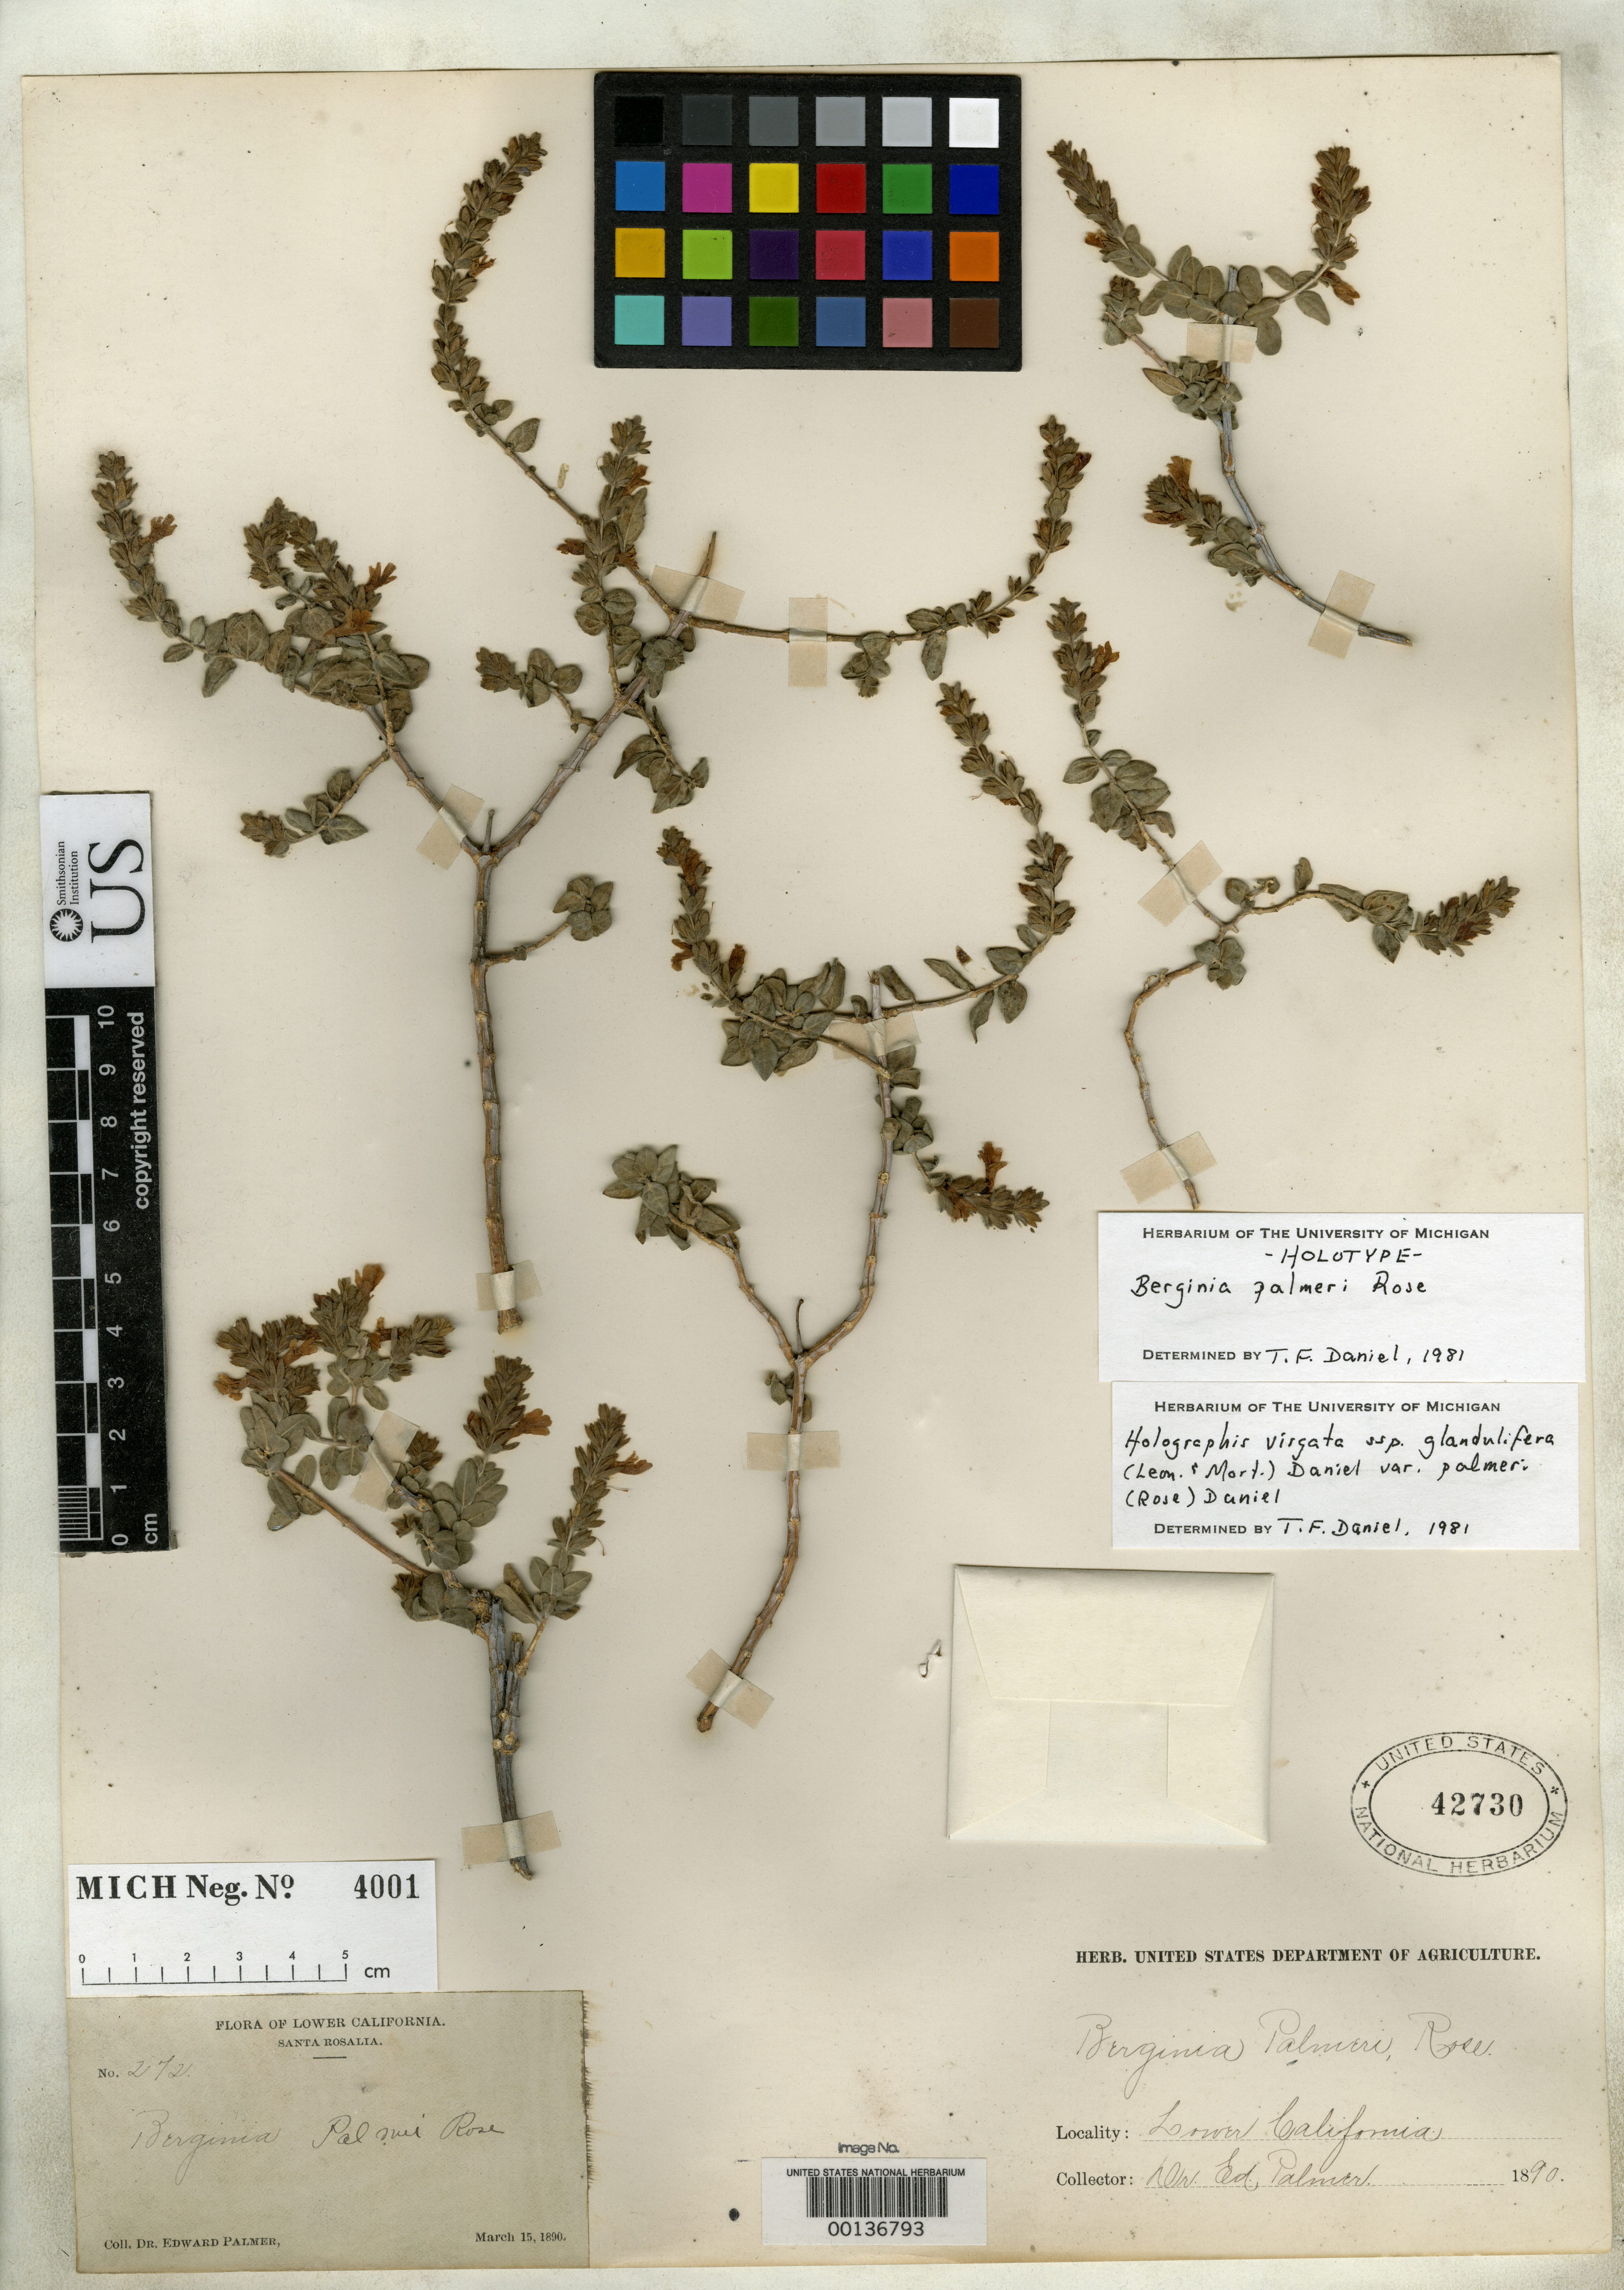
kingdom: Plantae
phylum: Tracheophyta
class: Magnoliopsida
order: Lamiales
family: Acanthaceae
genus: Berginia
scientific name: Berginia palmeri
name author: Rose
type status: Holotype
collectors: E. Palmer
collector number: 272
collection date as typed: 15 Mar 1890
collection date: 1890-03-15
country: Mexico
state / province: Baja California Sur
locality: Santa Rosalia.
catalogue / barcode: US 42730